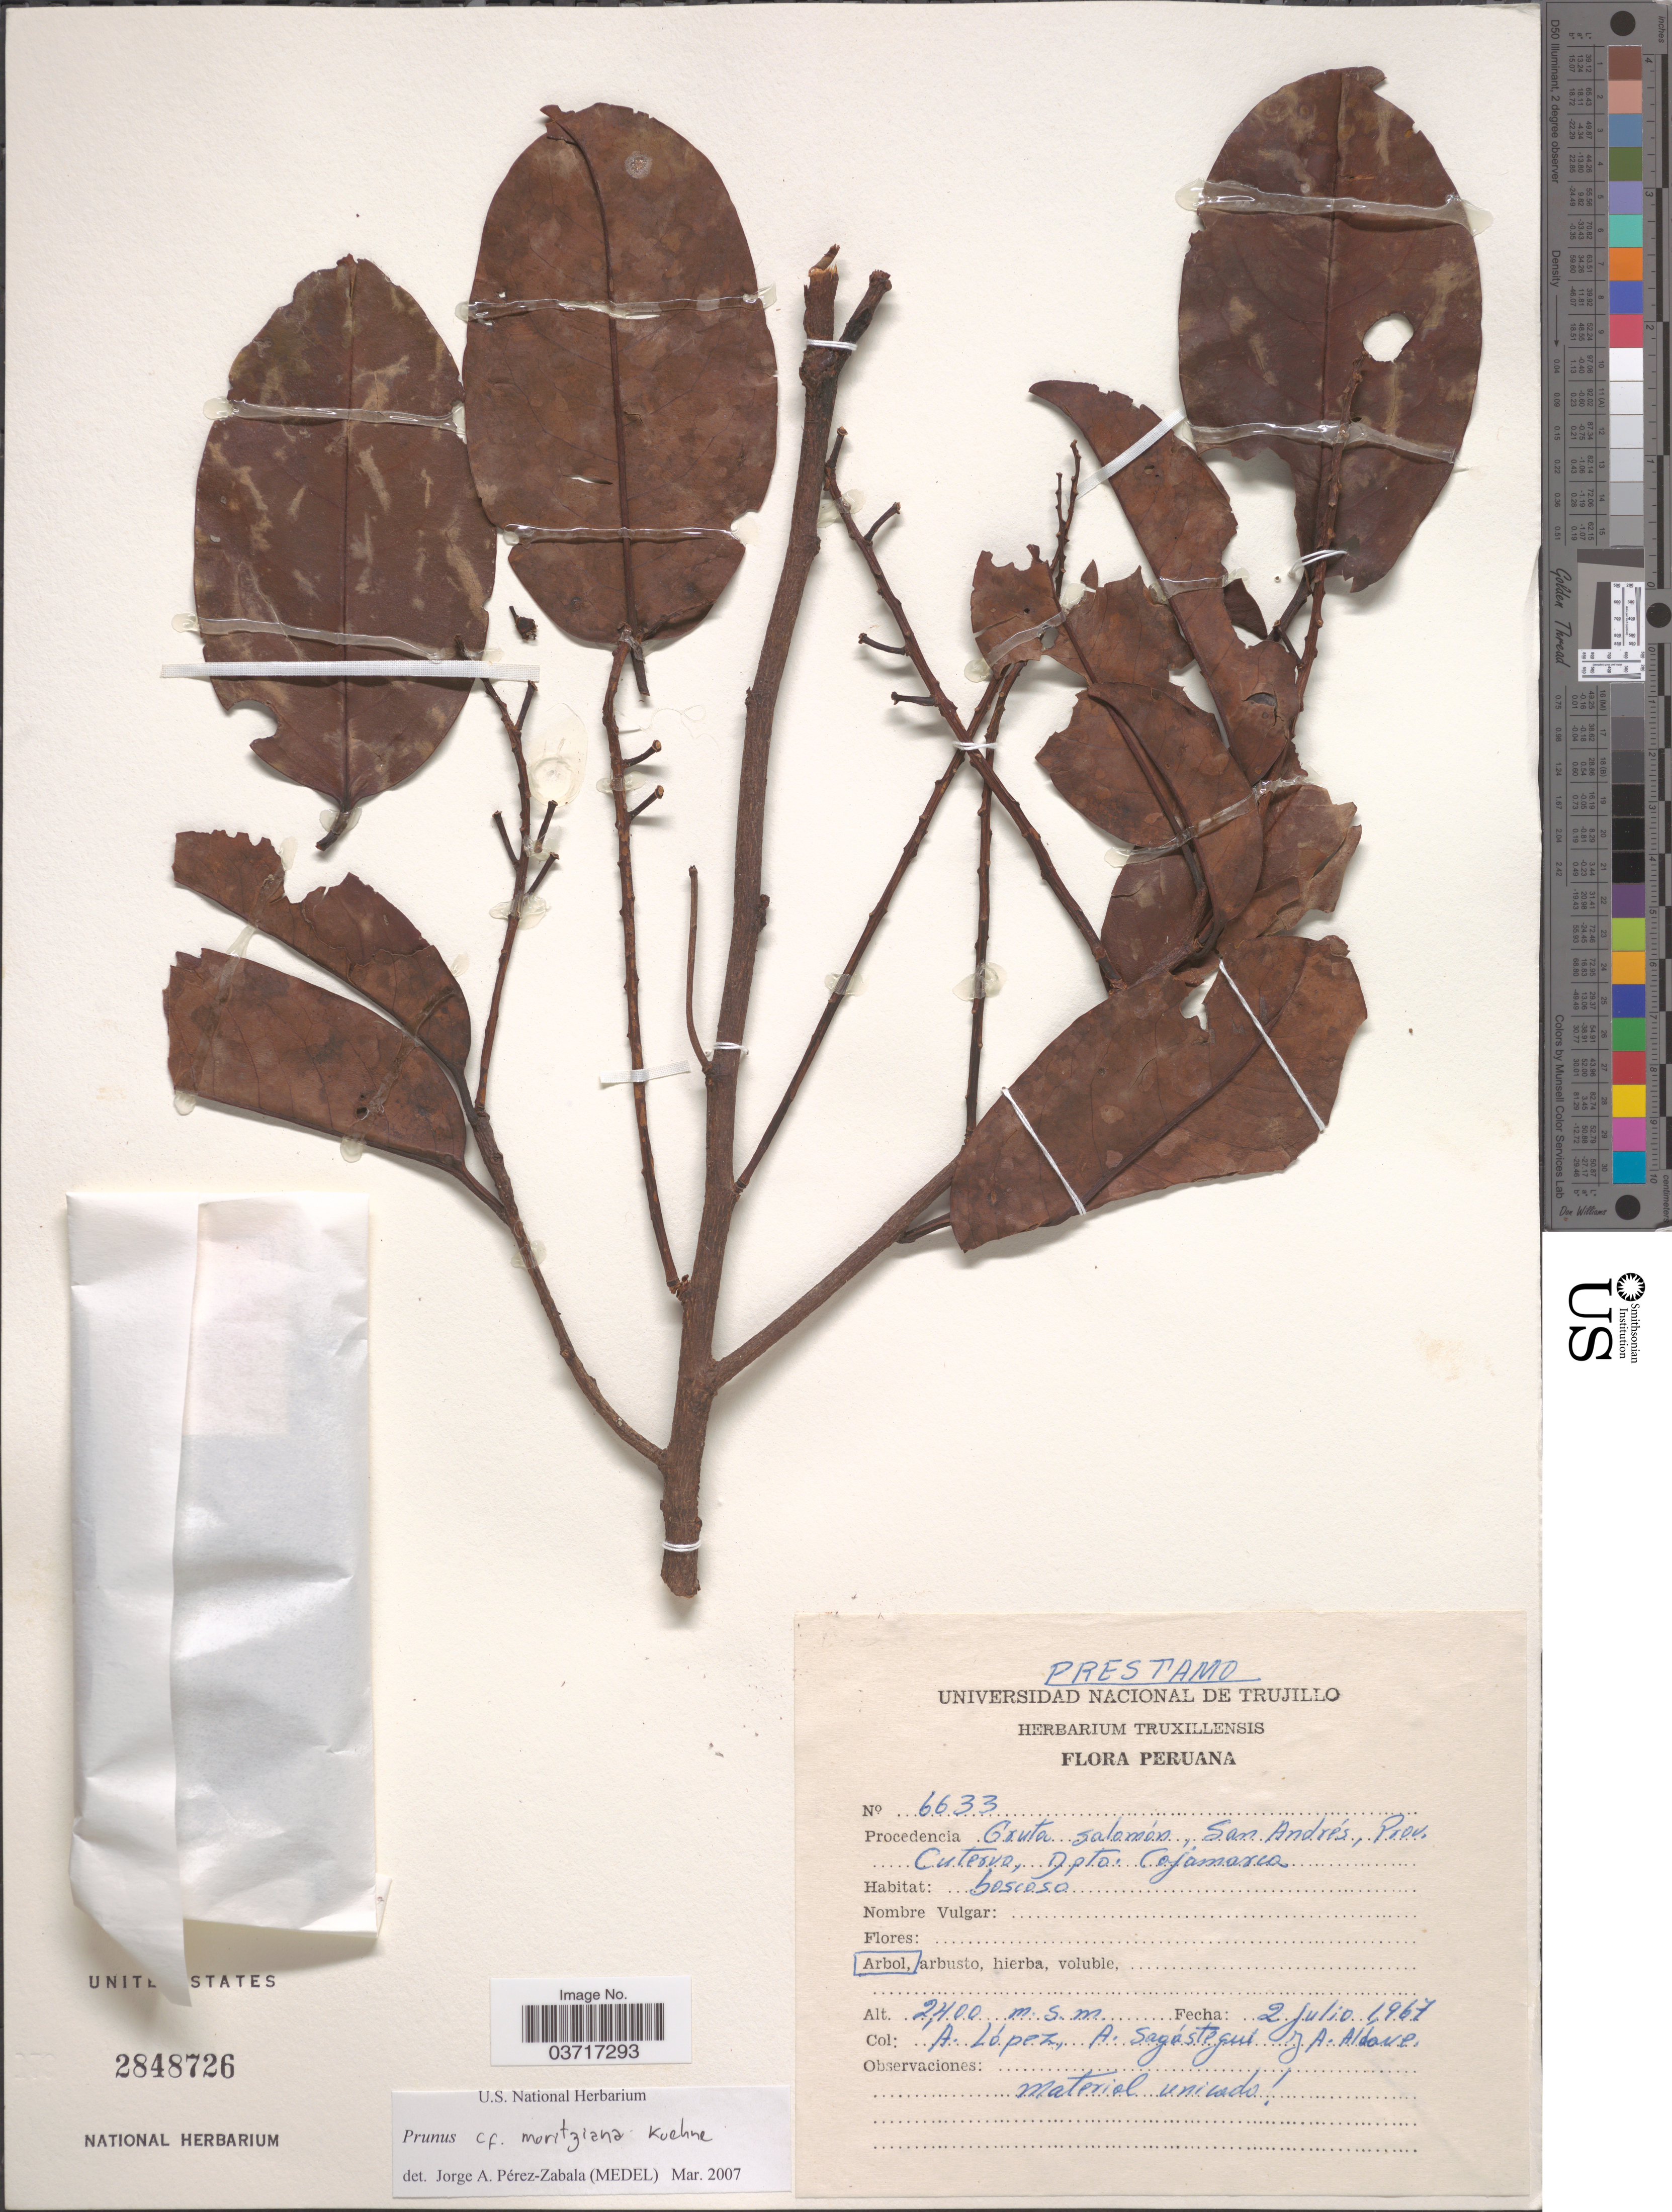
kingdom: Plantae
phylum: Tracheophyta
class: Magnoliopsida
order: Rosales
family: Rosaceae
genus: Prunus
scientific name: Prunus sp.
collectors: A. López, A. Sagastegui & J. Aldave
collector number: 6633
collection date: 1967-07-02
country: Peru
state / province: Cajamarca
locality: Cruta Salomón, San Andrés, Prov. Cutesva, Dpto. Cajamarca.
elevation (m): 2400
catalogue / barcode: US 2848726